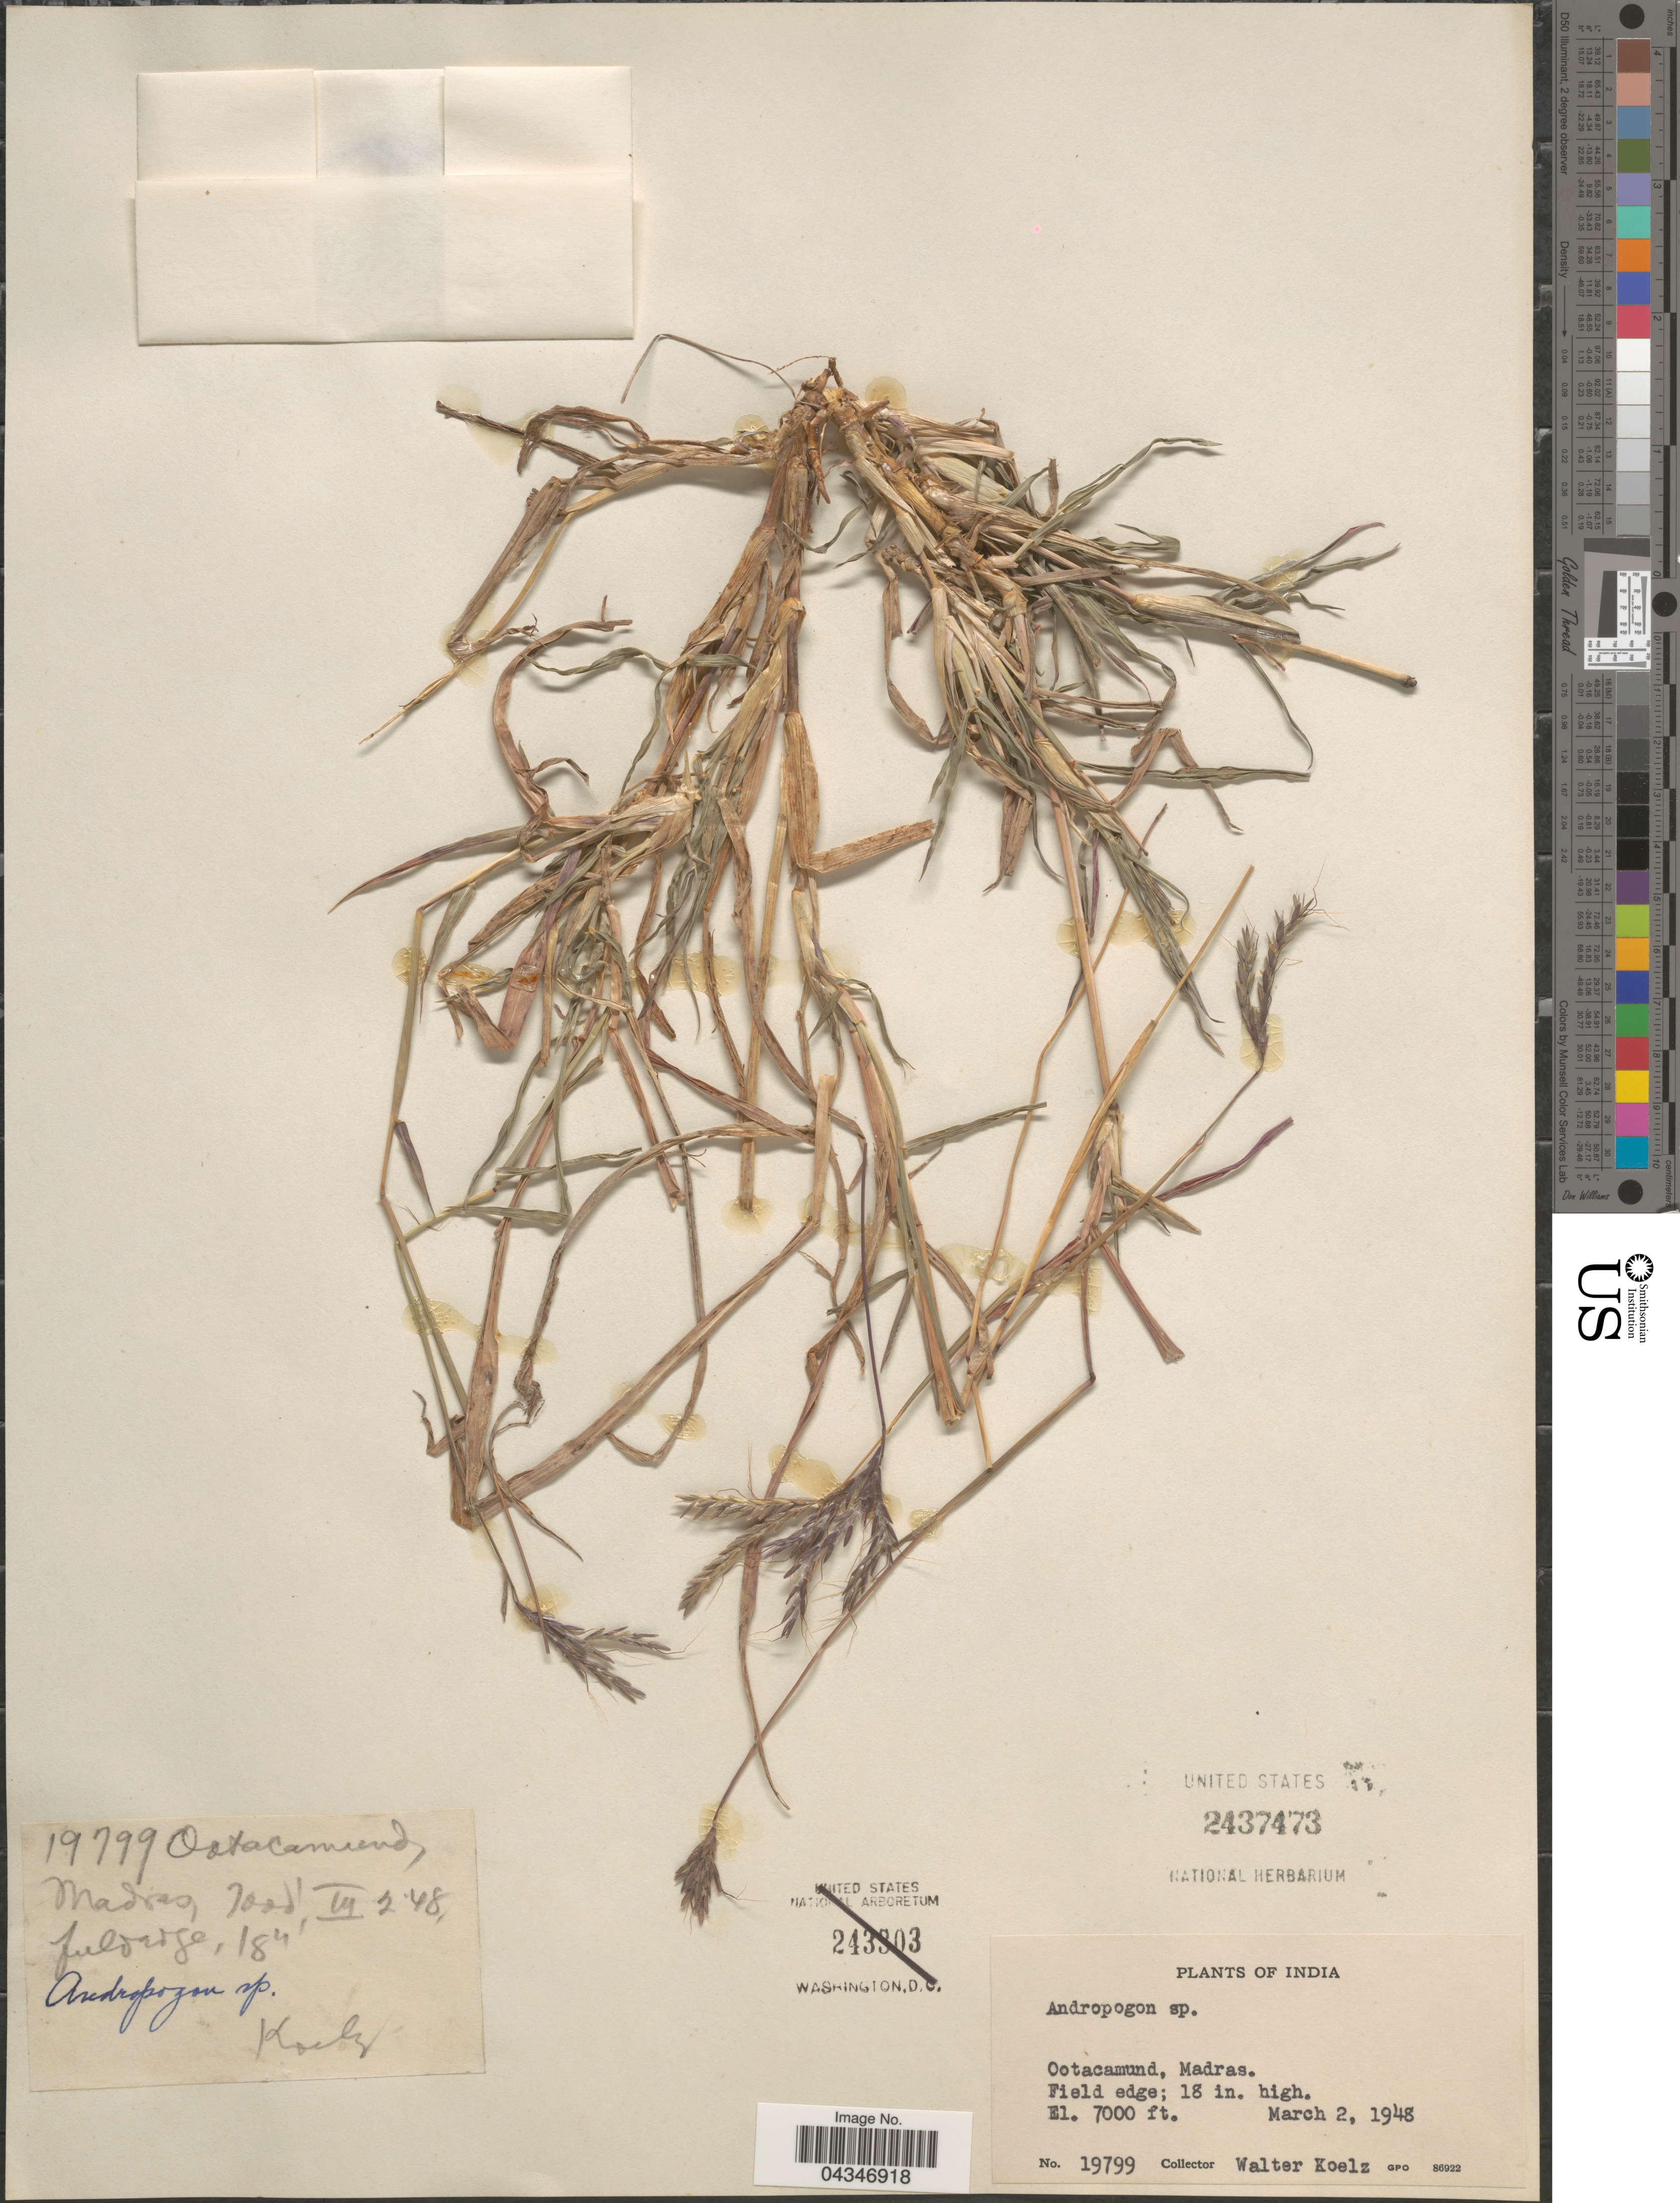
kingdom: Plantae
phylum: Tracheophyta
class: Liliopsida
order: Poales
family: Poaceae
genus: Andropogon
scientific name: Andropogon sp.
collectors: W. N. Koelz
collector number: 19799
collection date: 1948-03-02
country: India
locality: Ootacamund, Madras.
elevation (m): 2134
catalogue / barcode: US 2437473